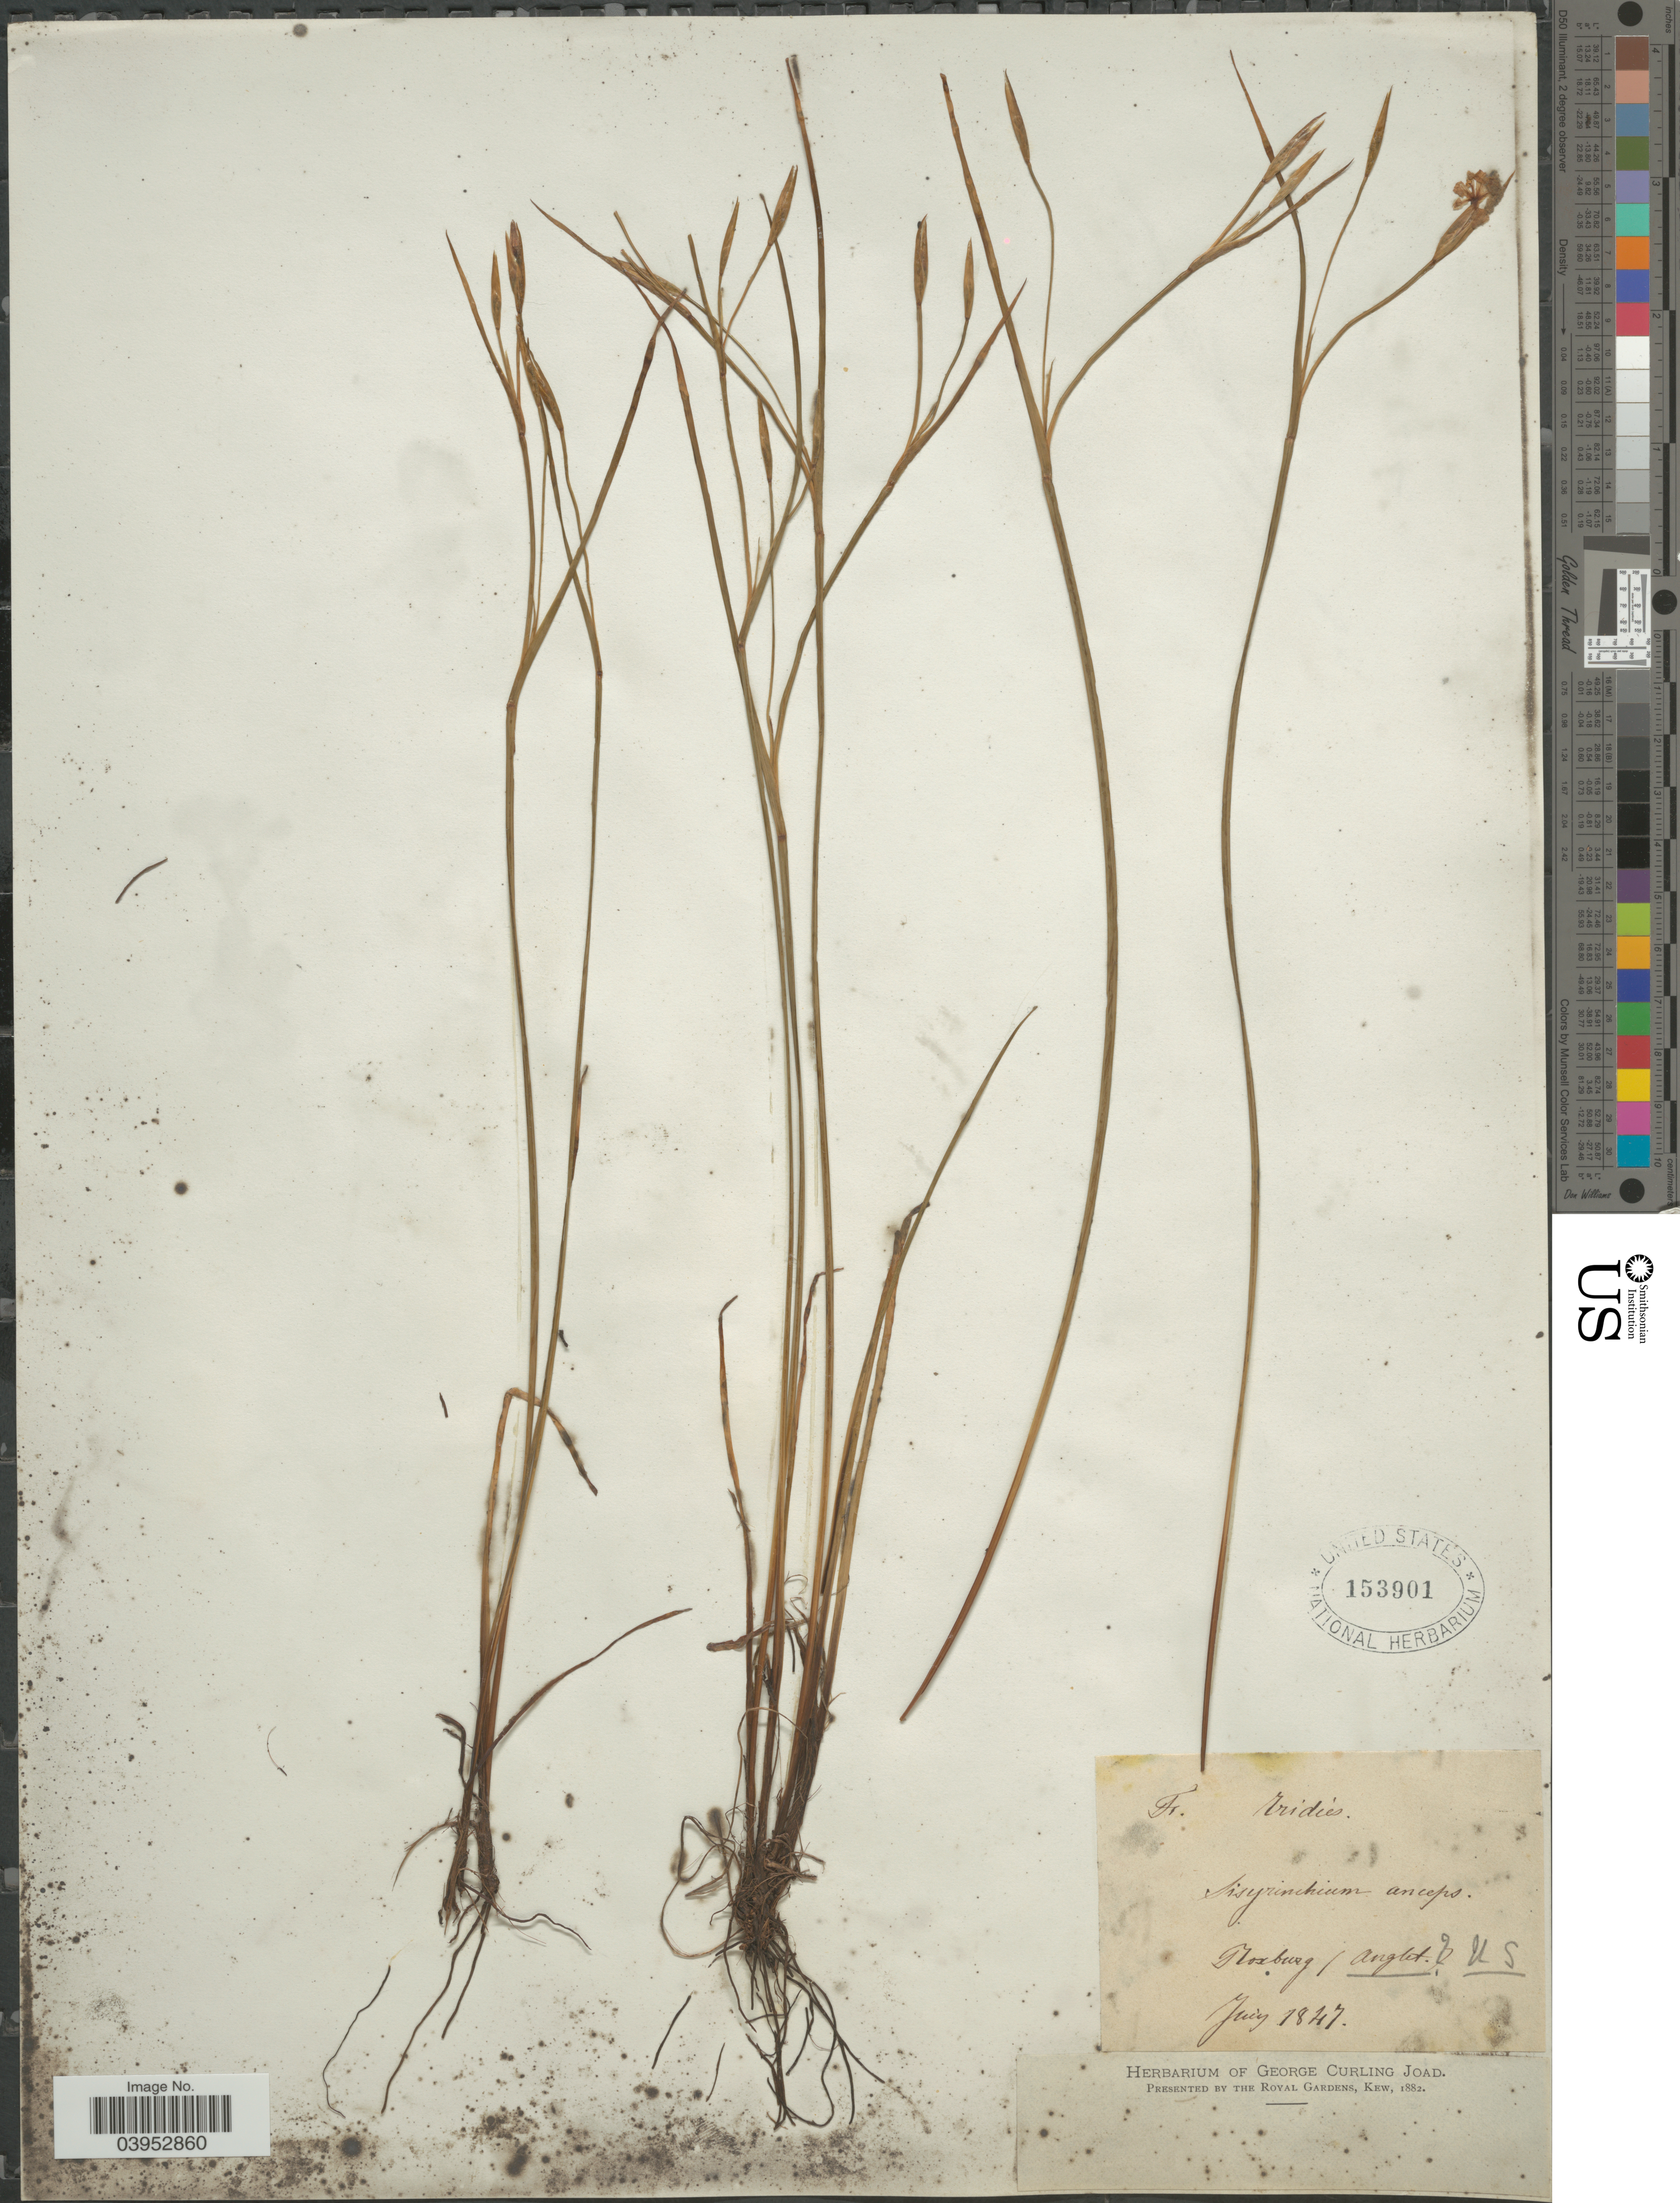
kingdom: Plantae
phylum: Tracheophyta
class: Liliopsida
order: Asparagales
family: Iridaceae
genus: Sisyrinchium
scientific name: Sisyrinchium anceps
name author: Cav.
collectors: ex herb. George Curling Joad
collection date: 1847-07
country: France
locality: Boxburg / Anglet.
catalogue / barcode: US 153901